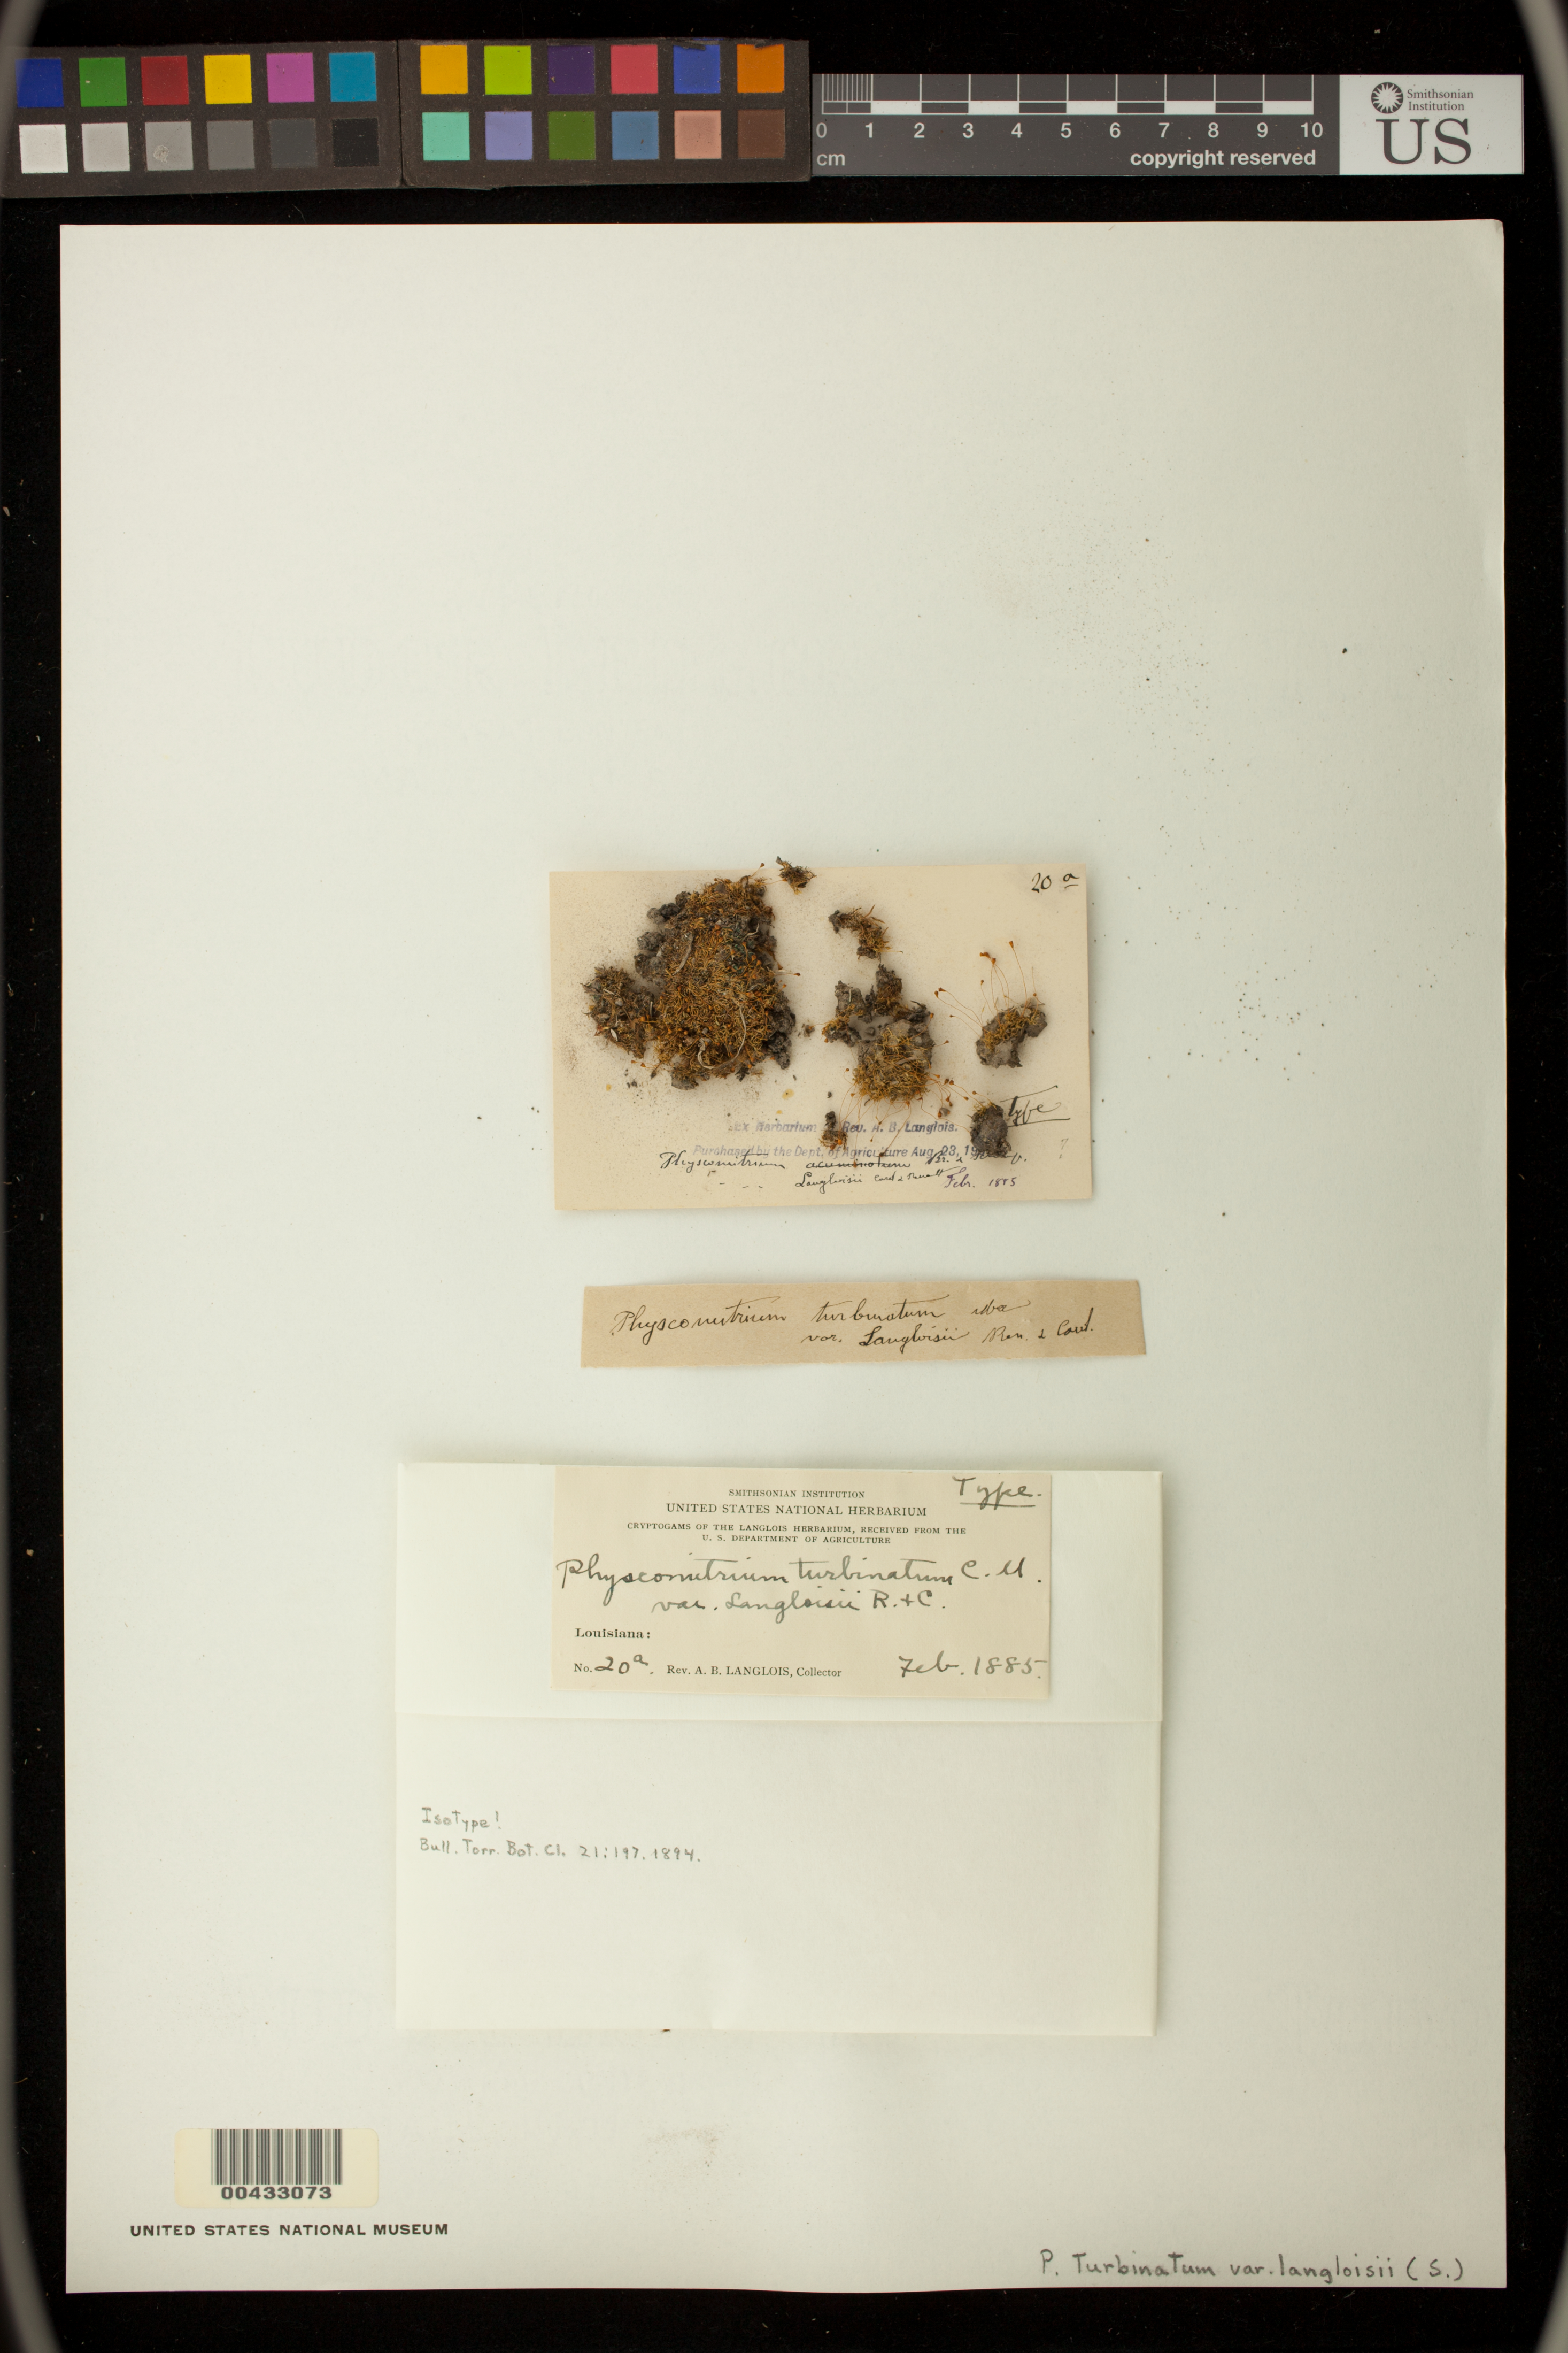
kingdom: Plantae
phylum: Bryophyta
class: Bryopsida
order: Funariales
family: Funariaceae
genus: Physcomitrium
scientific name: Physcomitrium turbinatum var. langloisii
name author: (Renauld & Cardot) E. Britton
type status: Isotype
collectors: A. B. Langlois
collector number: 20 a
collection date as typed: Feb 1885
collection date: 1885-02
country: United States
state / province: Louisiana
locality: Pointe a La Hache.